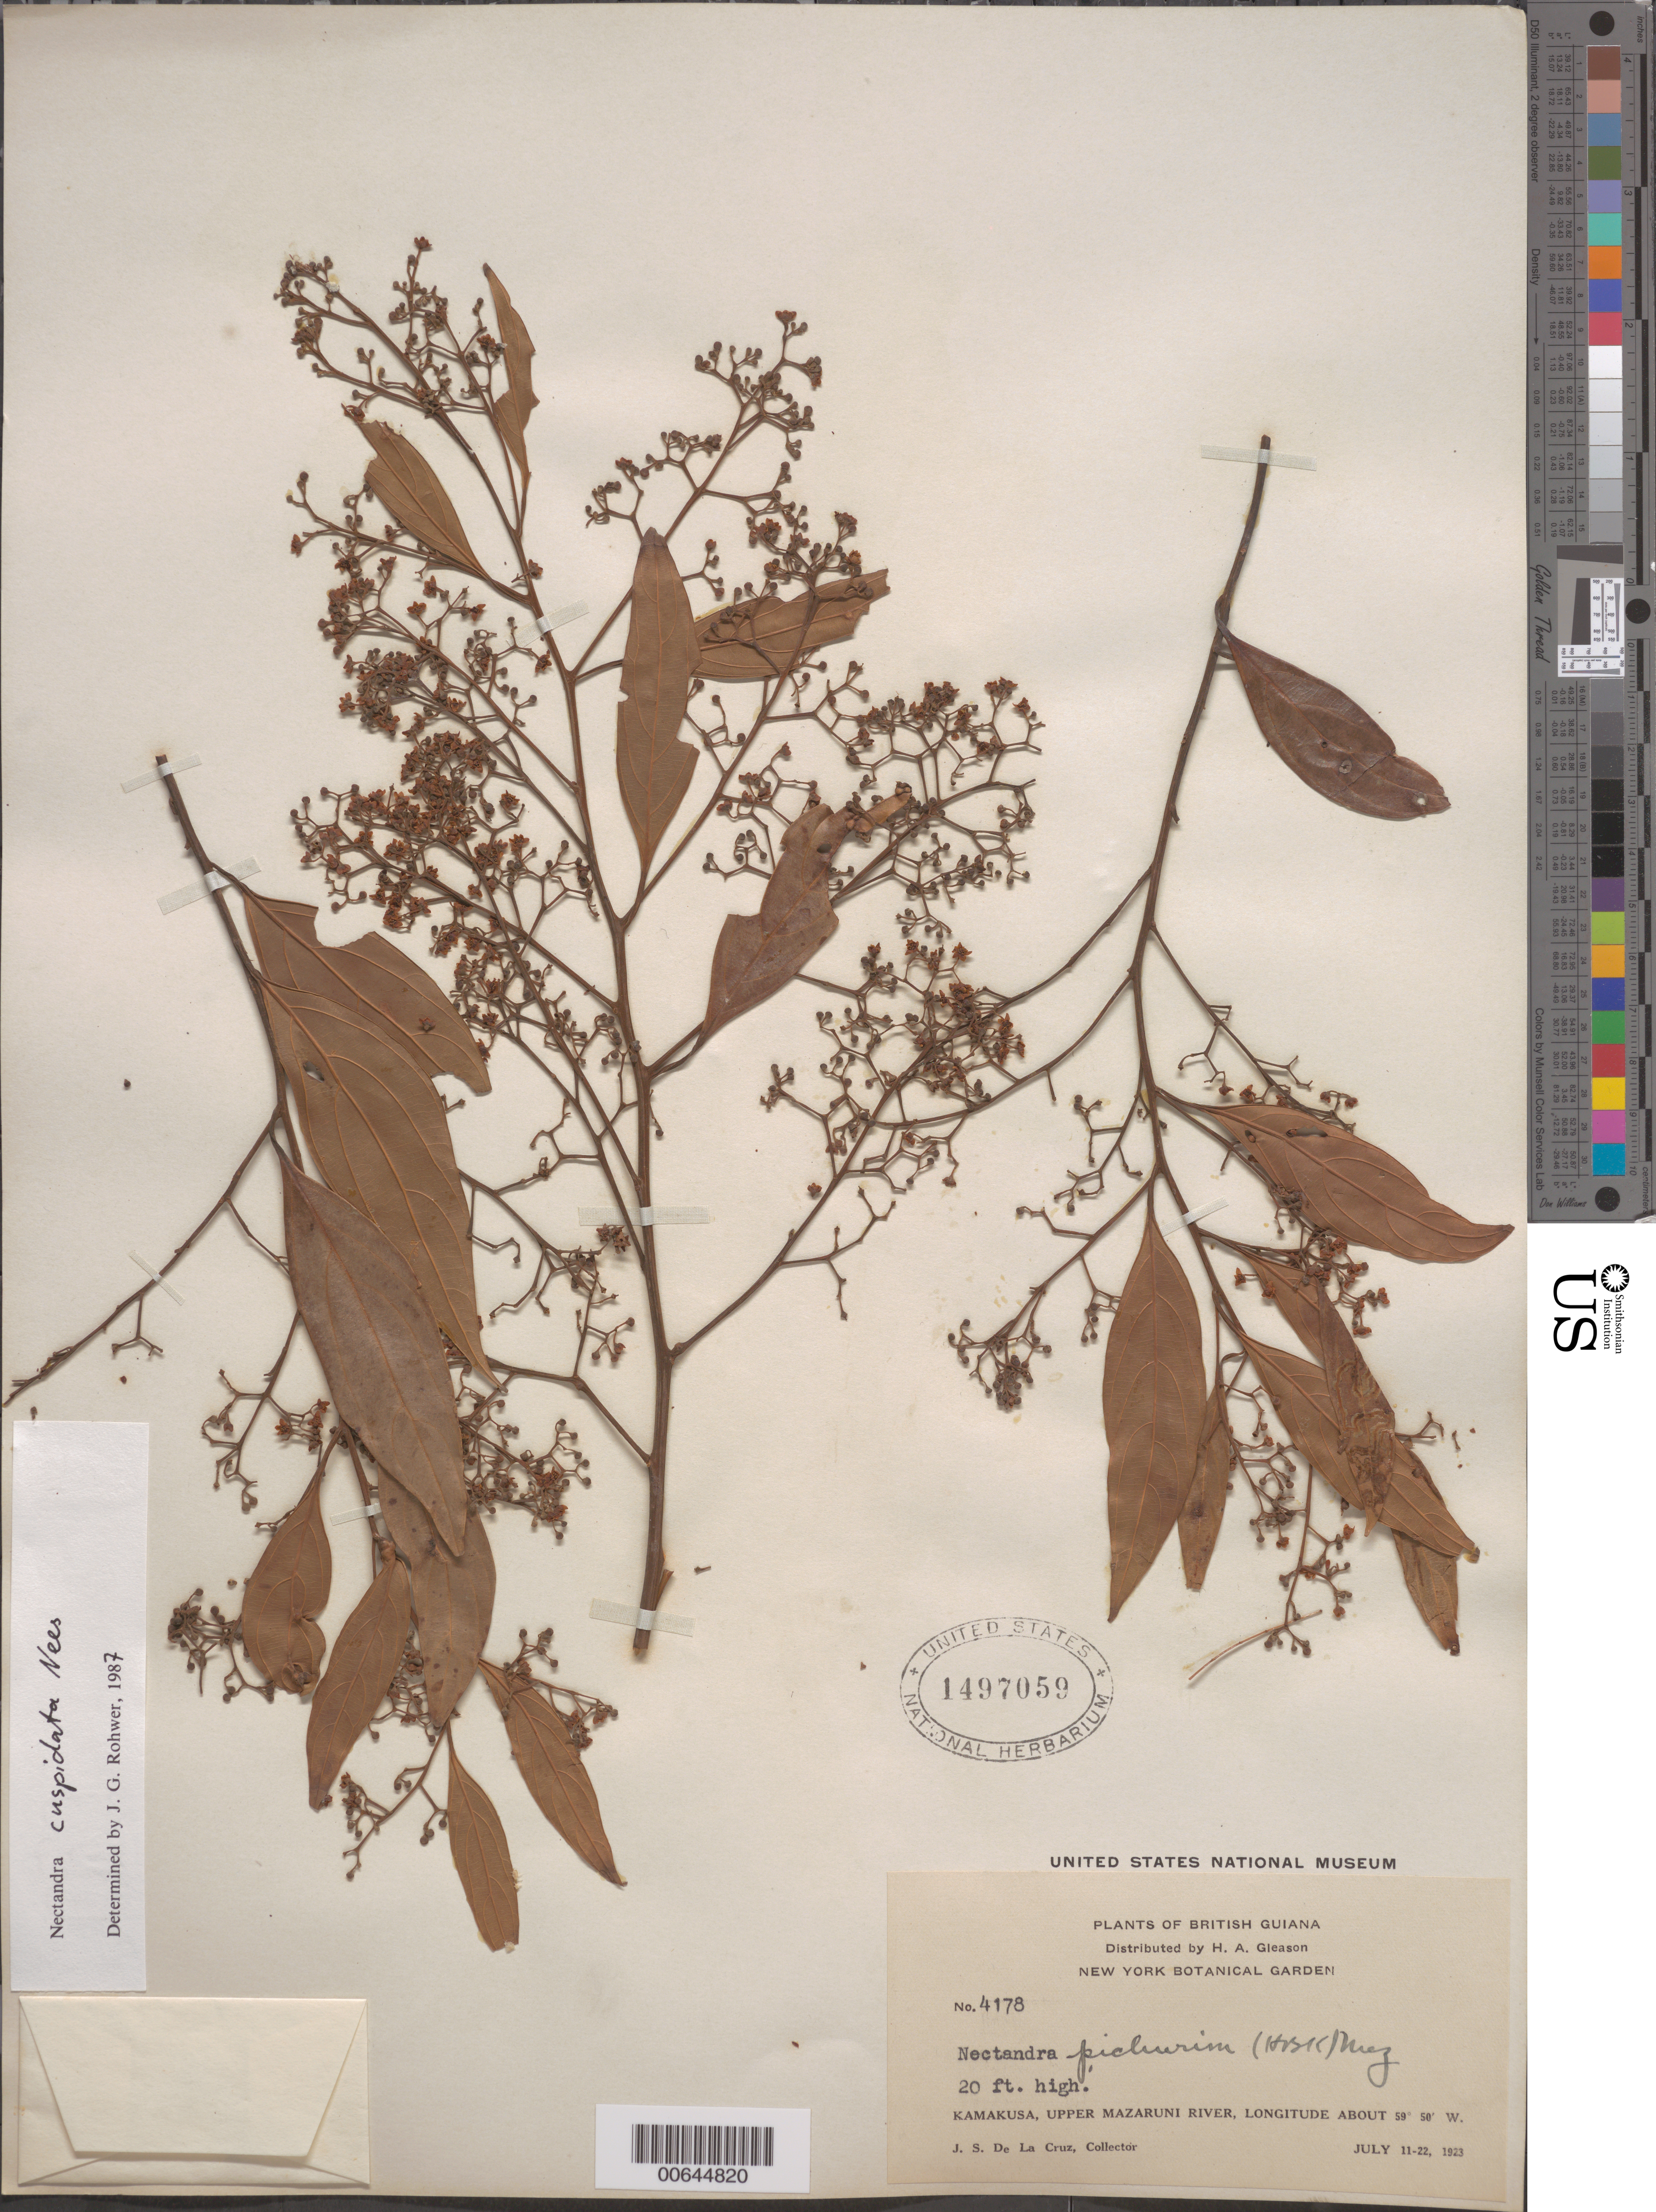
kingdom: Plantae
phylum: Tracheophyta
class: Magnoliopsida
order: Laurales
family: Lauraceae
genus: Nectandra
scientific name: Nectandra cuspidata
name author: Nees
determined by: Rohwer, J. G.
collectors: J. S. de la Cruz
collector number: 4178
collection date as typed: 11-Jul-23 to 22-Jul-23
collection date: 1923-07-11/1923-07-22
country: Guyana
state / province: Cuyuni-Mazaruni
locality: Kamakusa, Upper Mazaruni R.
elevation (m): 100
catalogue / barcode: US 1497059